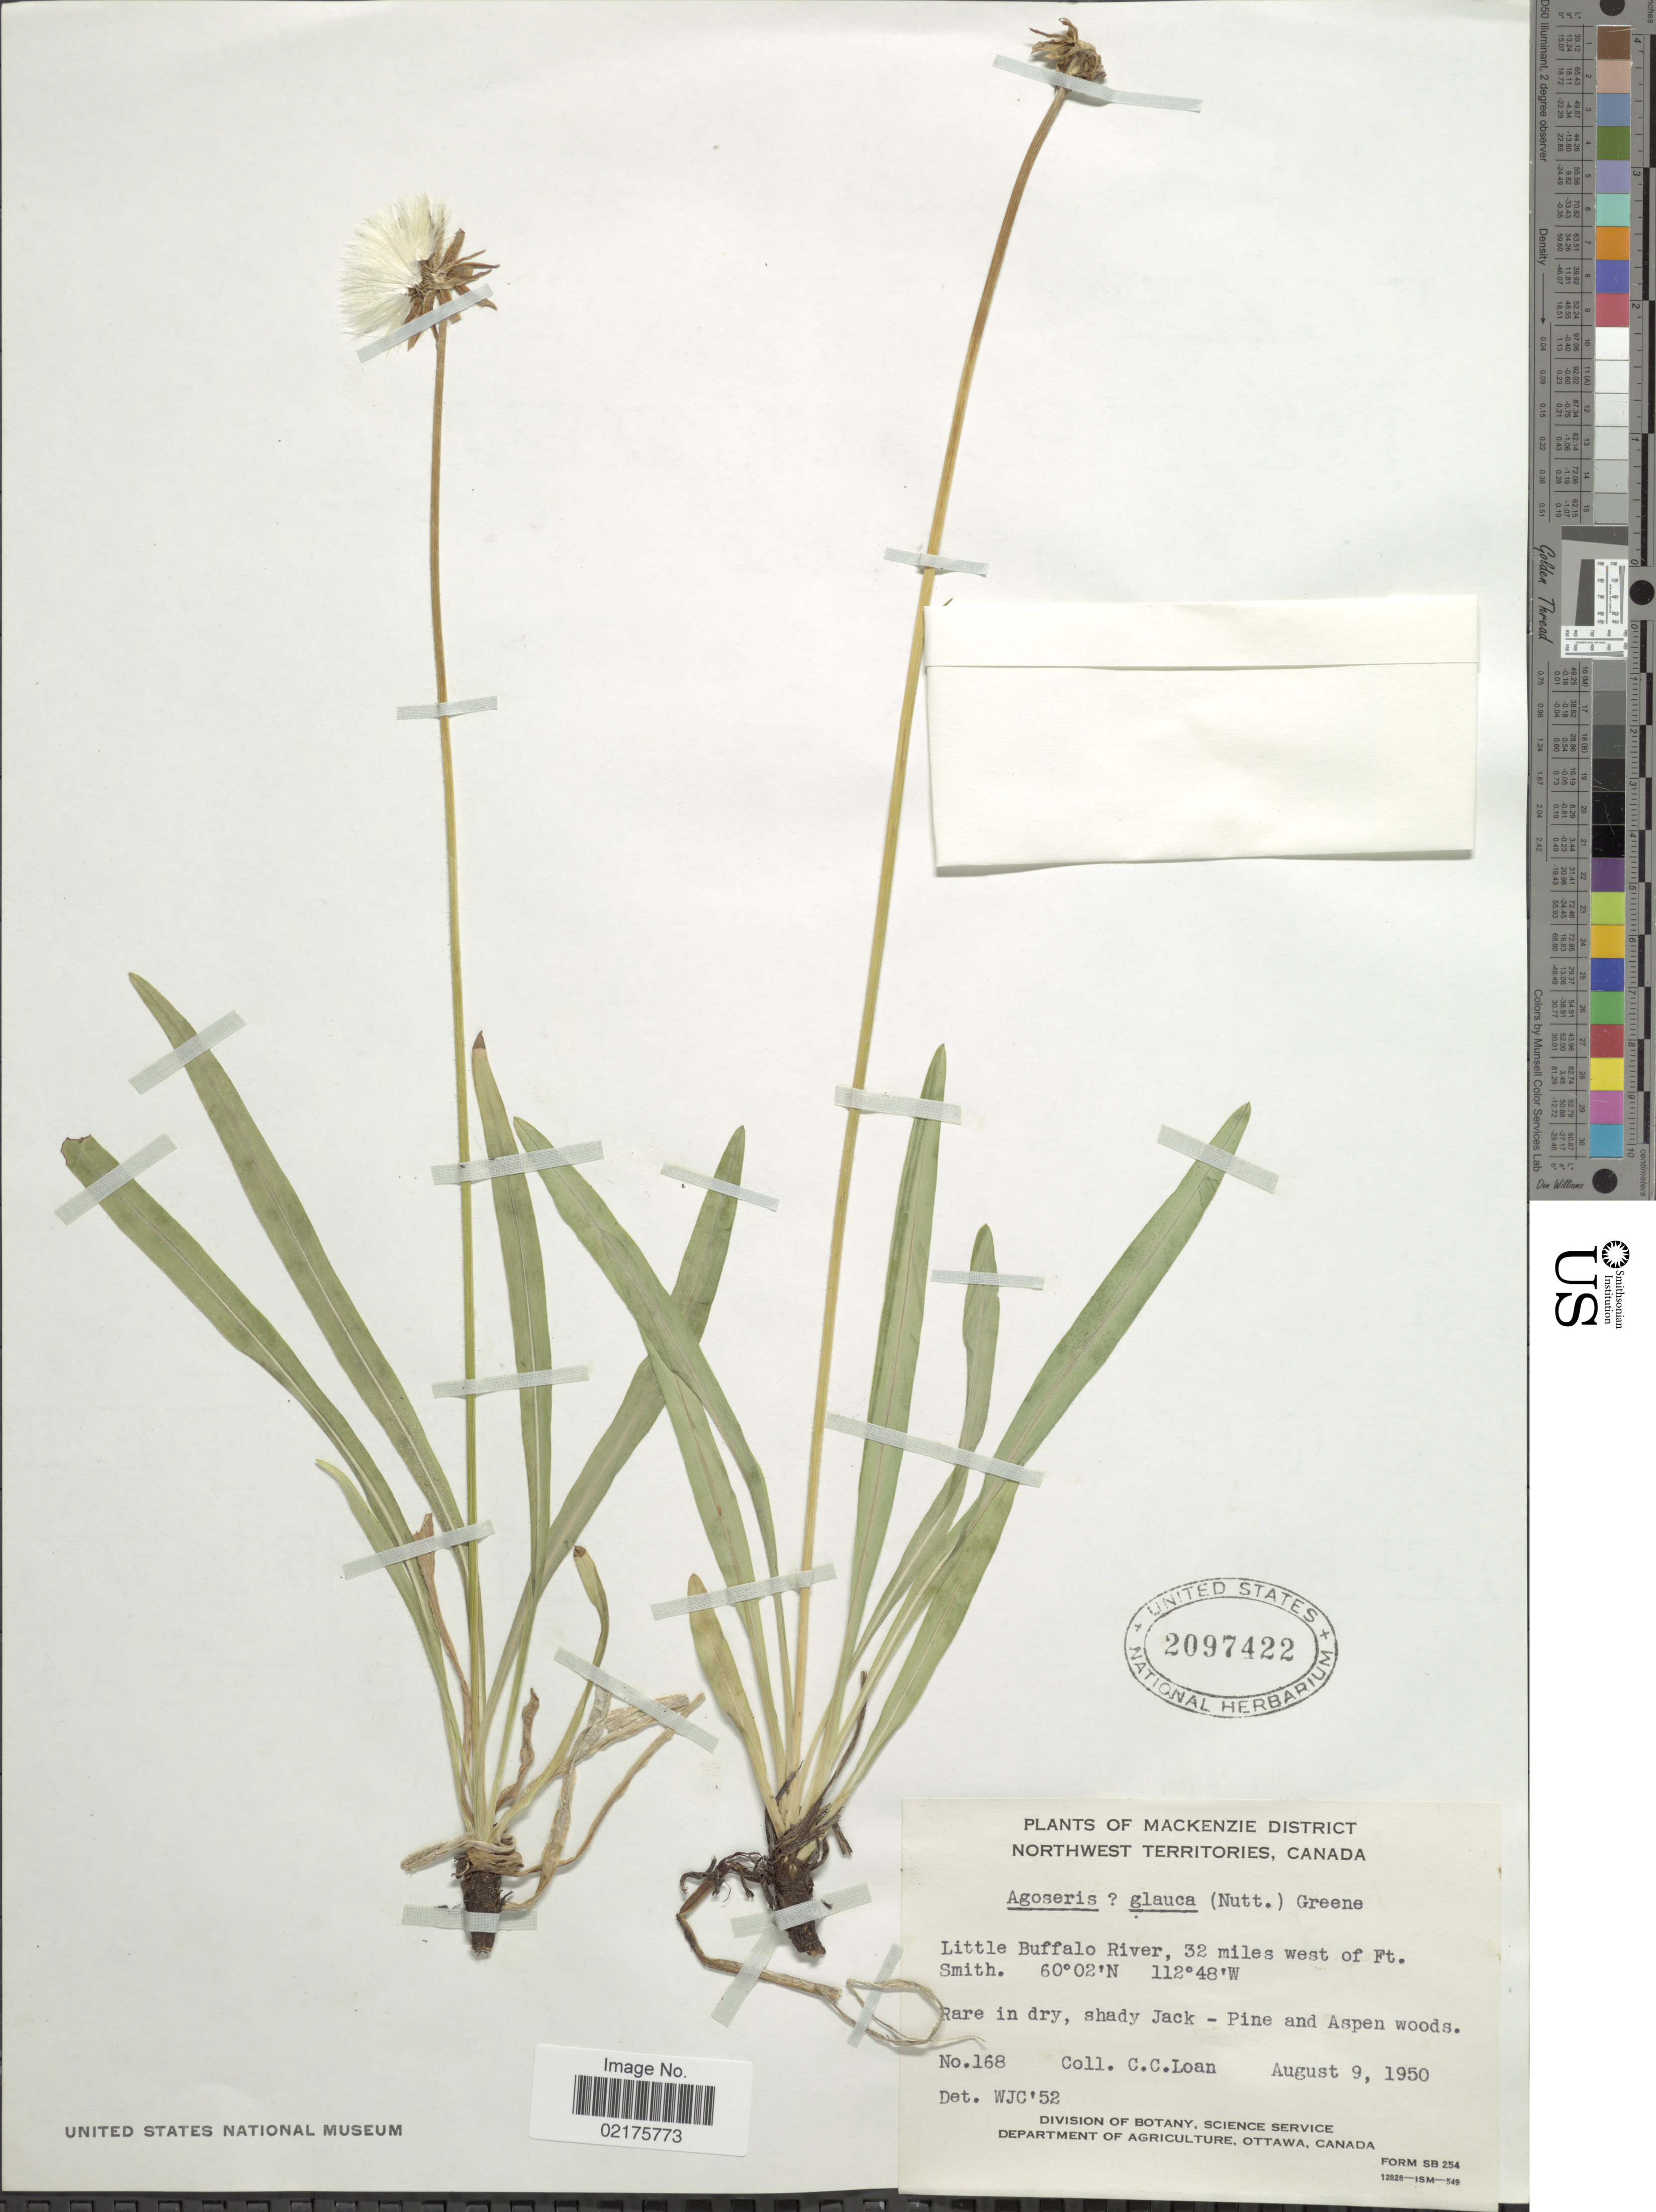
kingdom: Plantae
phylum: Tracheophyta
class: Magnoliopsida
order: Asterales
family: Asteraceae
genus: Agoseris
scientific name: Agoseris glauca var. glauca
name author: (Pursh) Raf.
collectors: C. Loan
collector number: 168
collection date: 1950-08-09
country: Canada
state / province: Northwest Territories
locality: Mackenzie District, Little Buffalo River, 32 miles west of Ft. Smith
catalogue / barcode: US 2097422